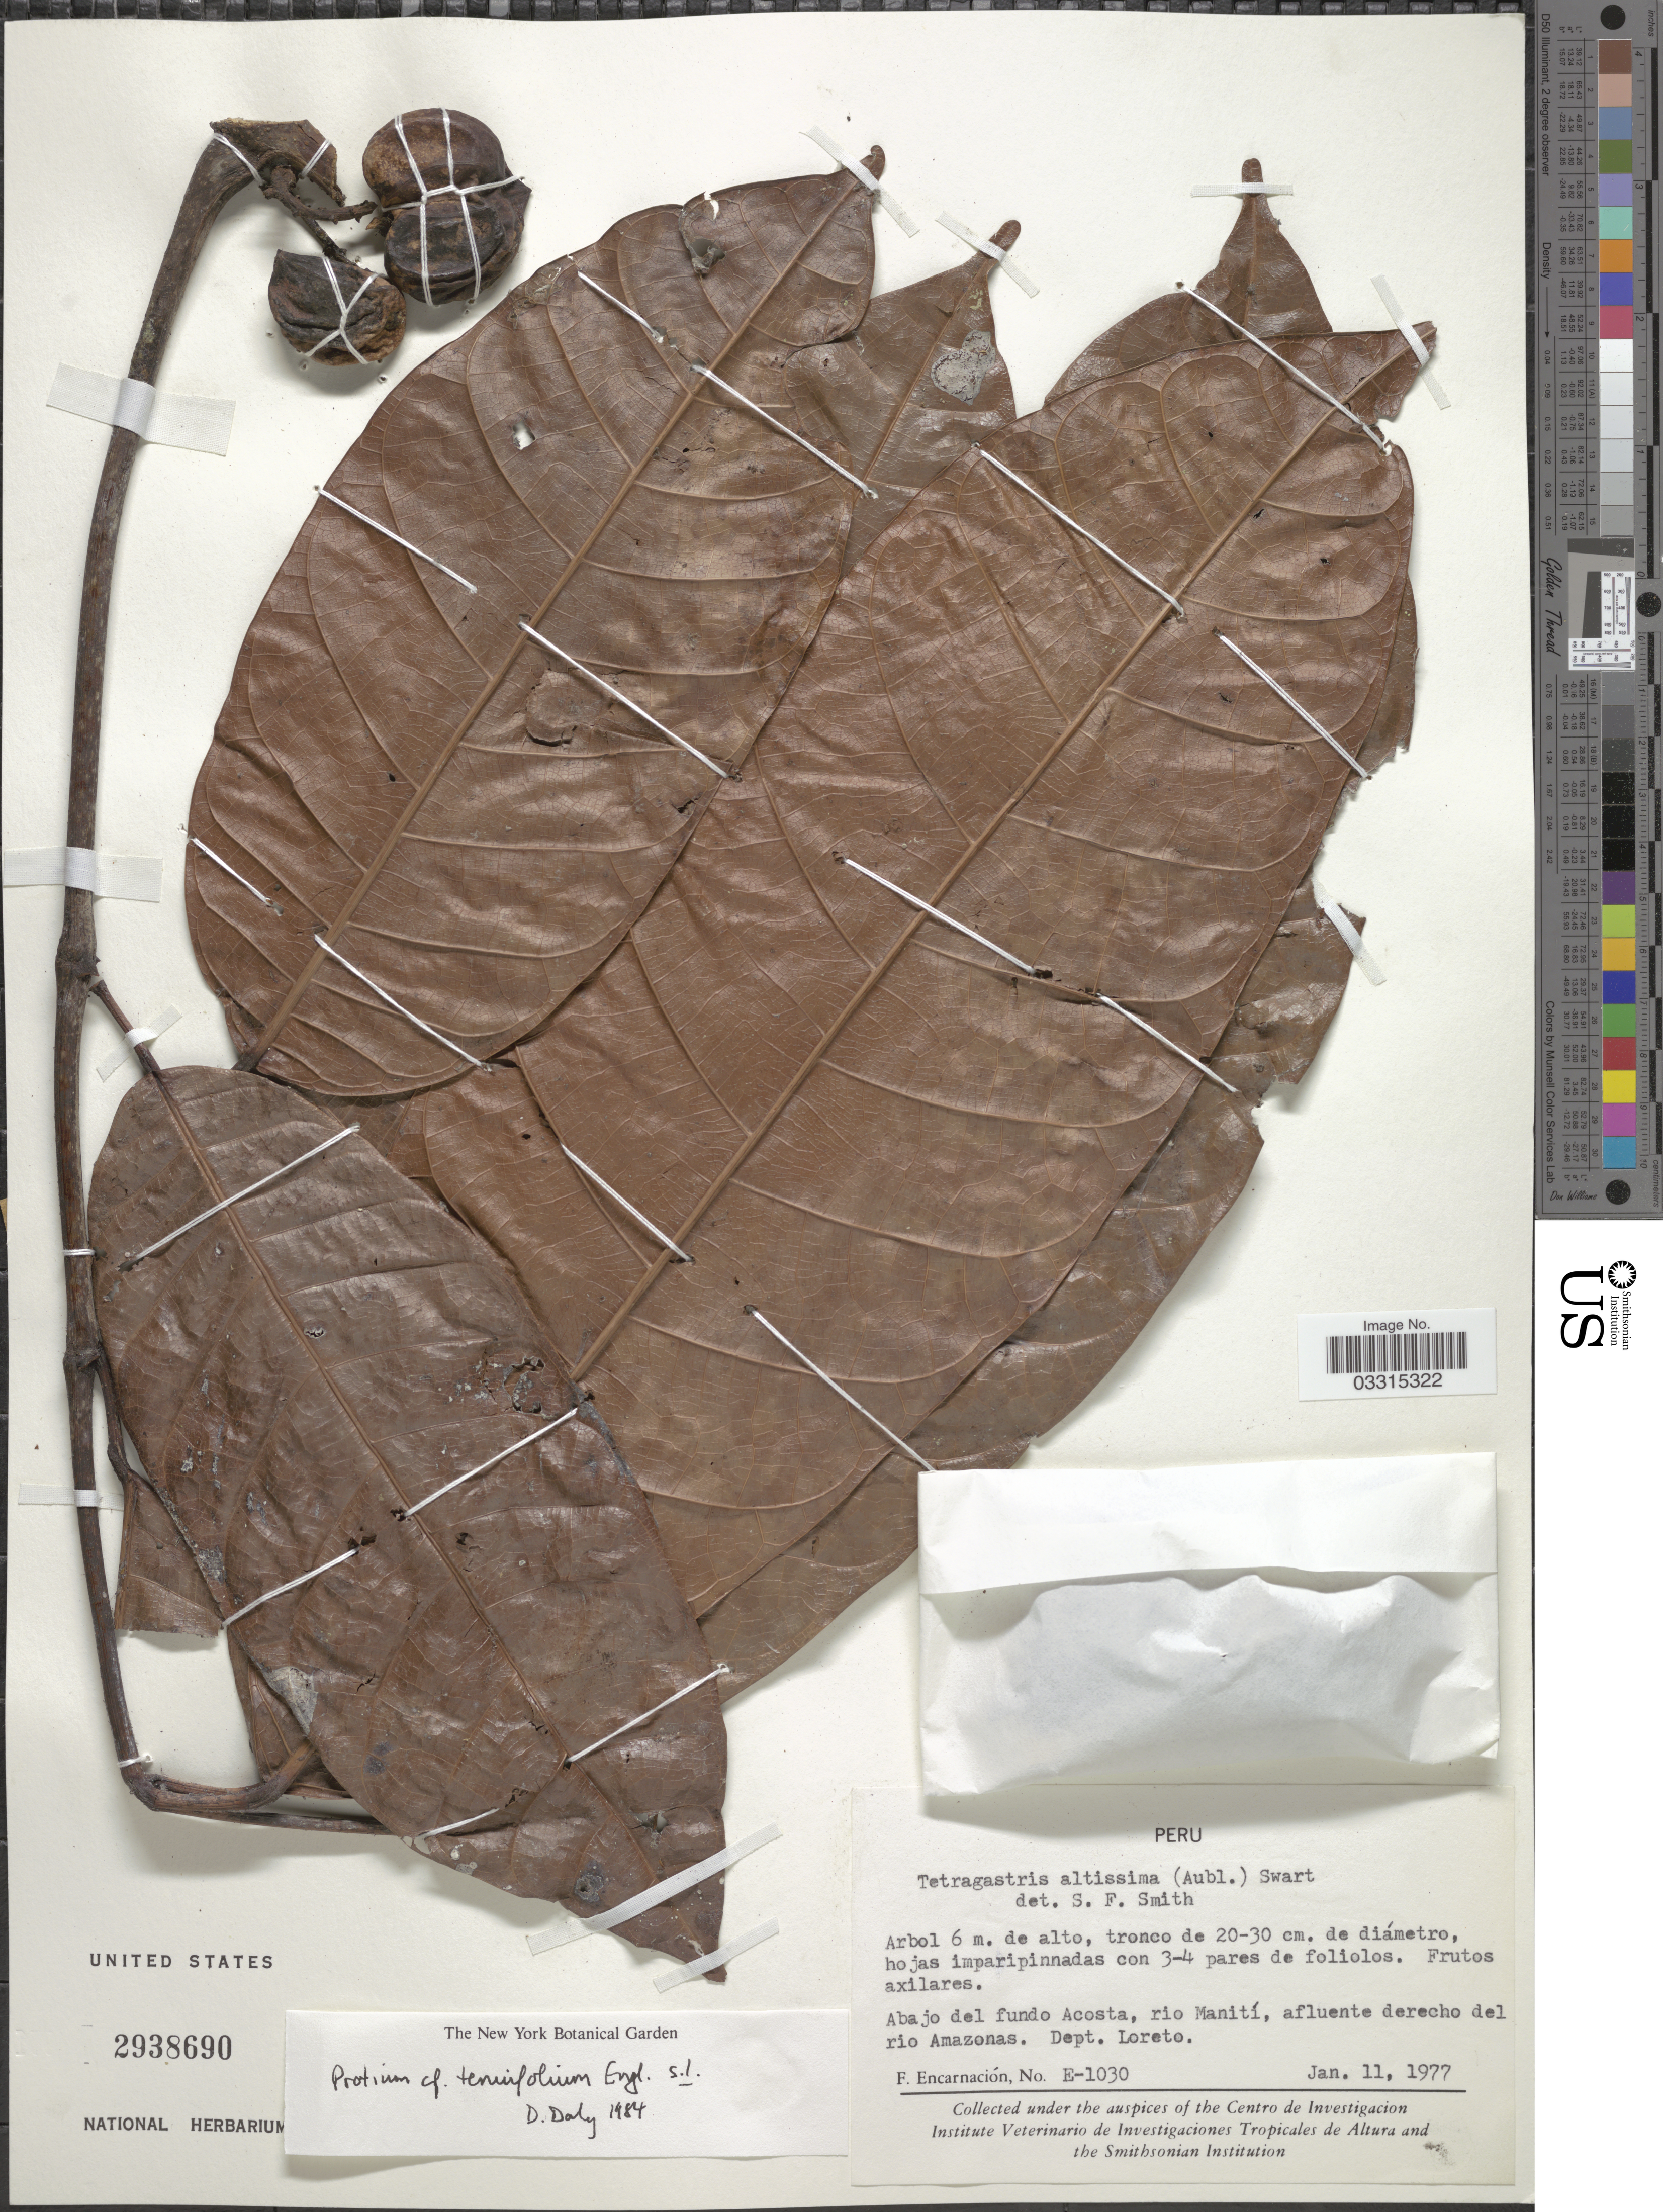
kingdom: Plantae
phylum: Tracheophyta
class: Magnoliopsida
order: Sapindales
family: Burseraceae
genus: Protium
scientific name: Protium tenuifolium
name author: (Engl.) Engl.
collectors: F. Encarnación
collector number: E-1030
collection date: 1977-01-11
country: Peru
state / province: Loreto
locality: Abajo del fundo Acosta, rio Manití, afluente derecho del rio Amazonas. Dept. Loreto.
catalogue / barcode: US 2938690